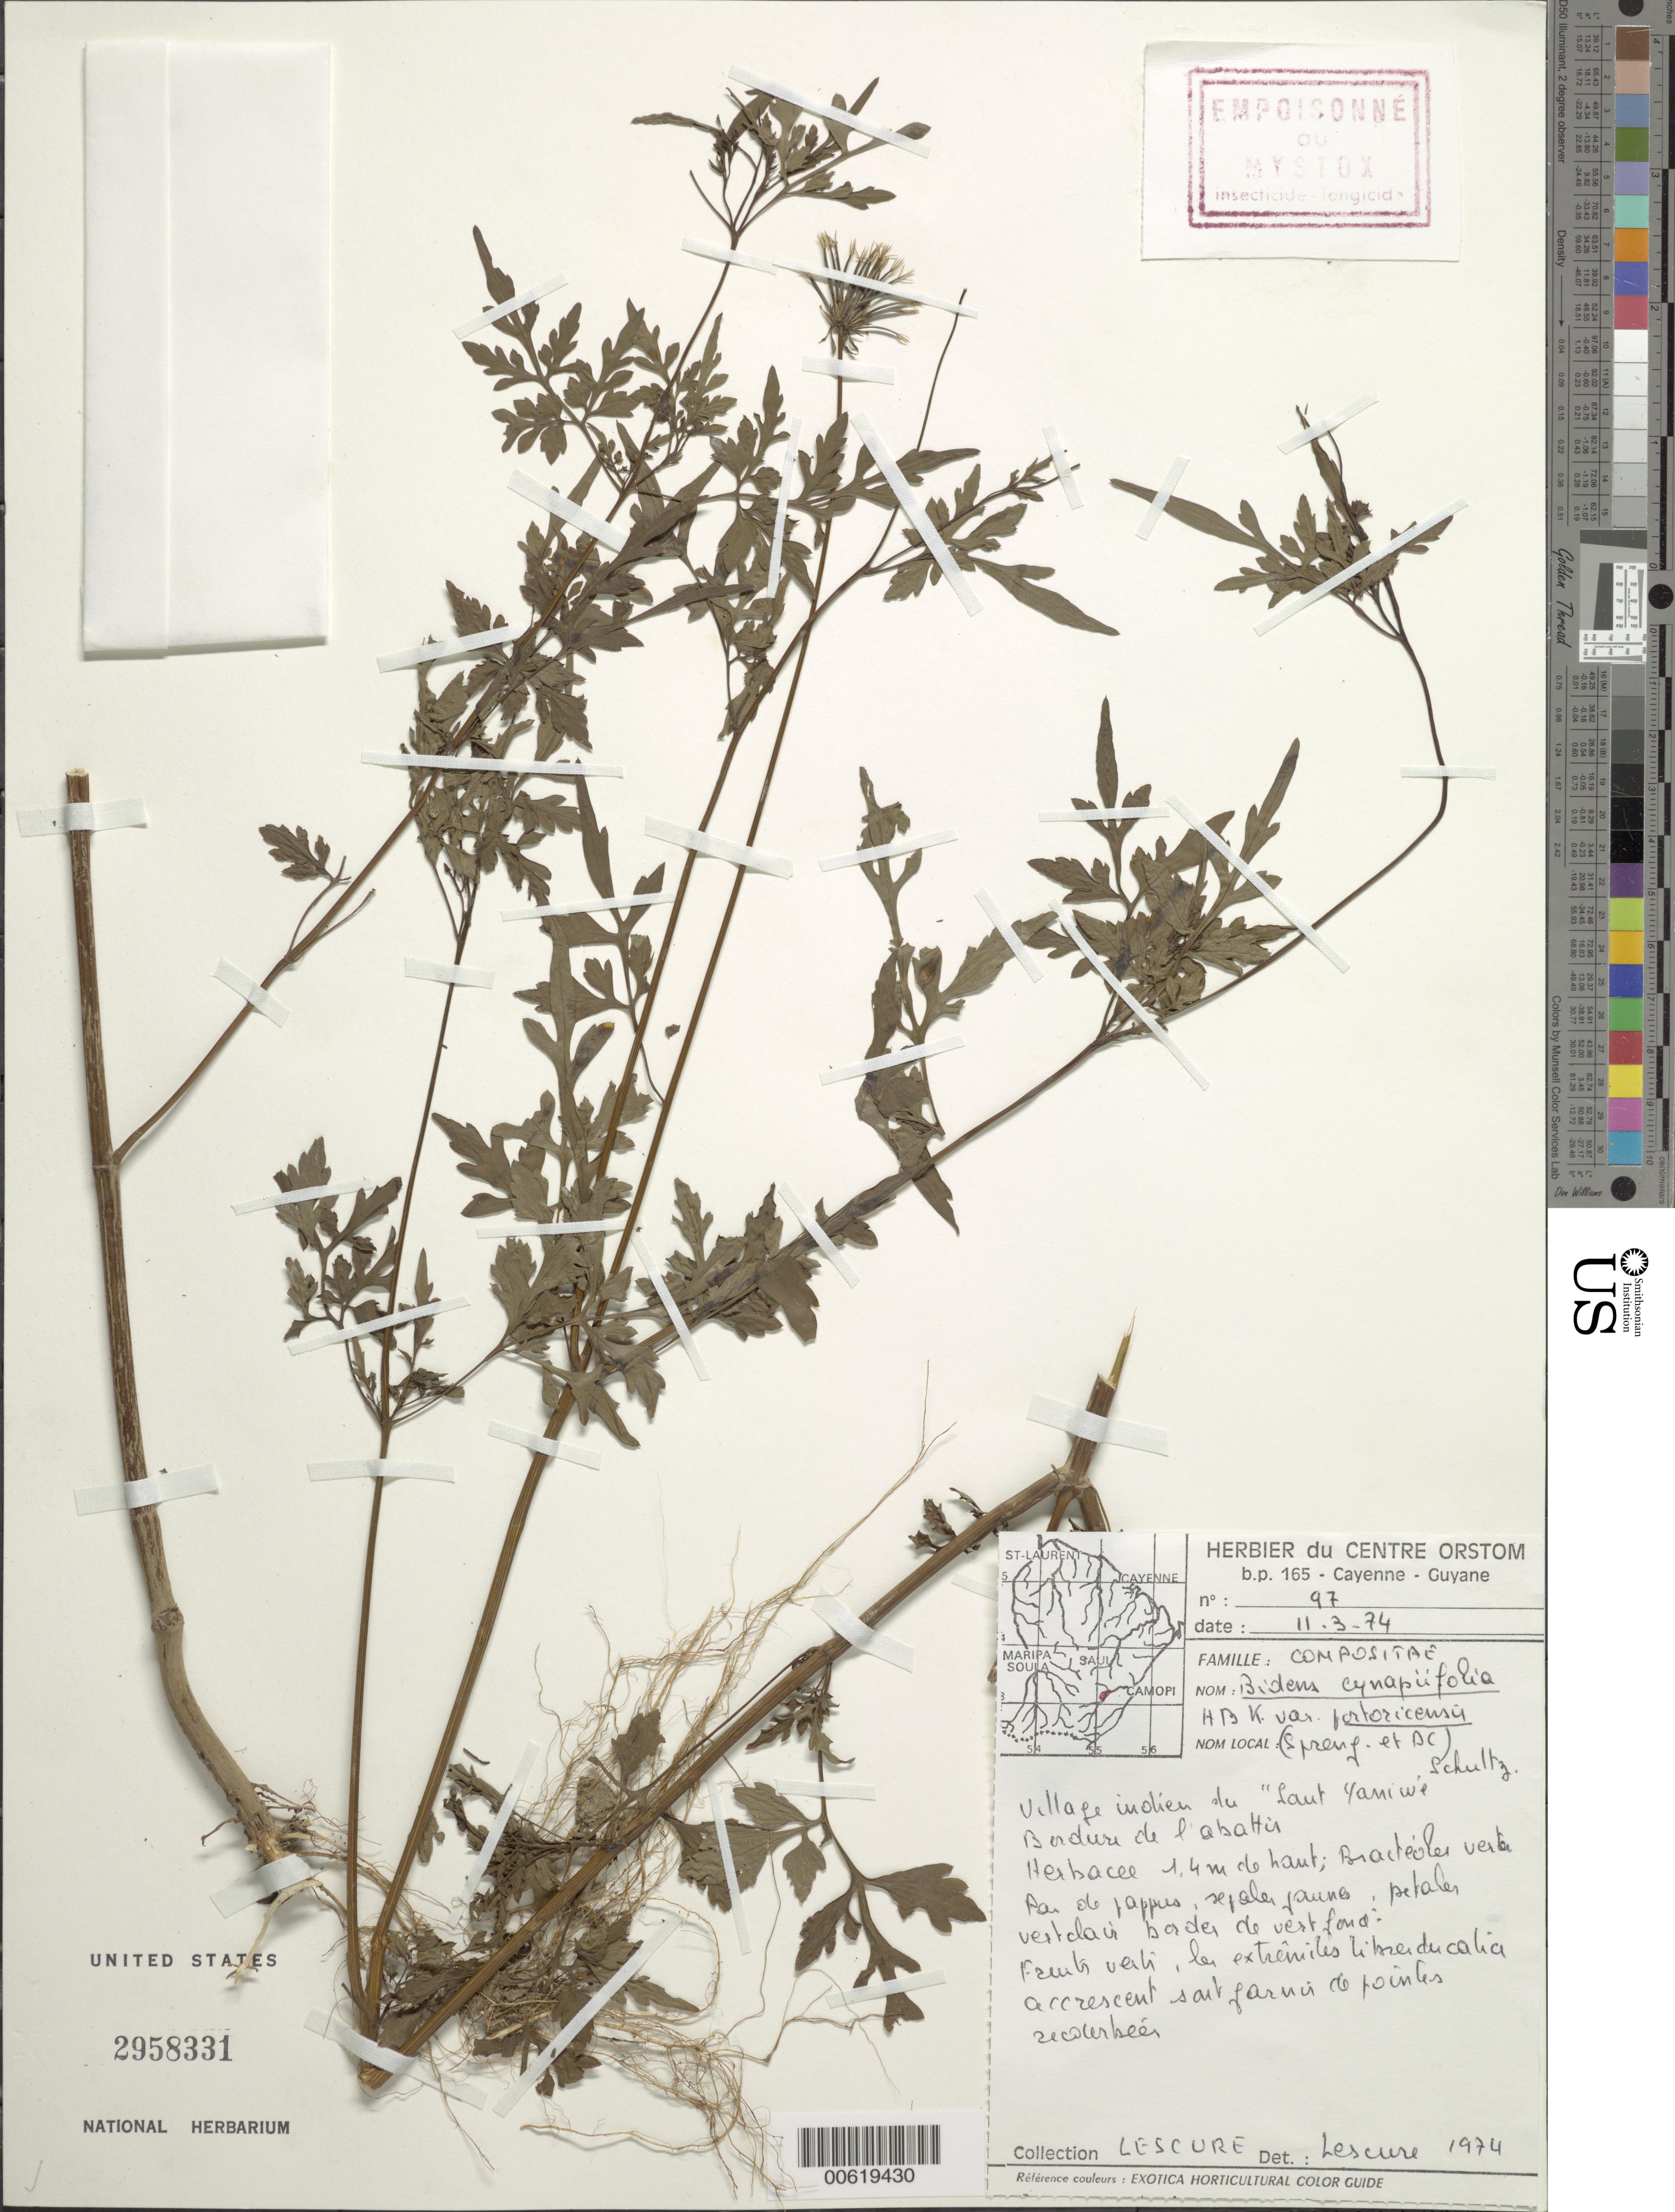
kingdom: Plantae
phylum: Tracheophyta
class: Magnoliopsida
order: Asterales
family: Asteraceae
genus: Bidens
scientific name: Bidens cynapiifolia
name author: Kunth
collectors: J.-P. Lescure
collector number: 97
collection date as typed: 11-Mar-74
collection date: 1974-03-11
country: French Guiana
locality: Village Indien "Saut Yaniwe"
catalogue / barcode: US 2958331